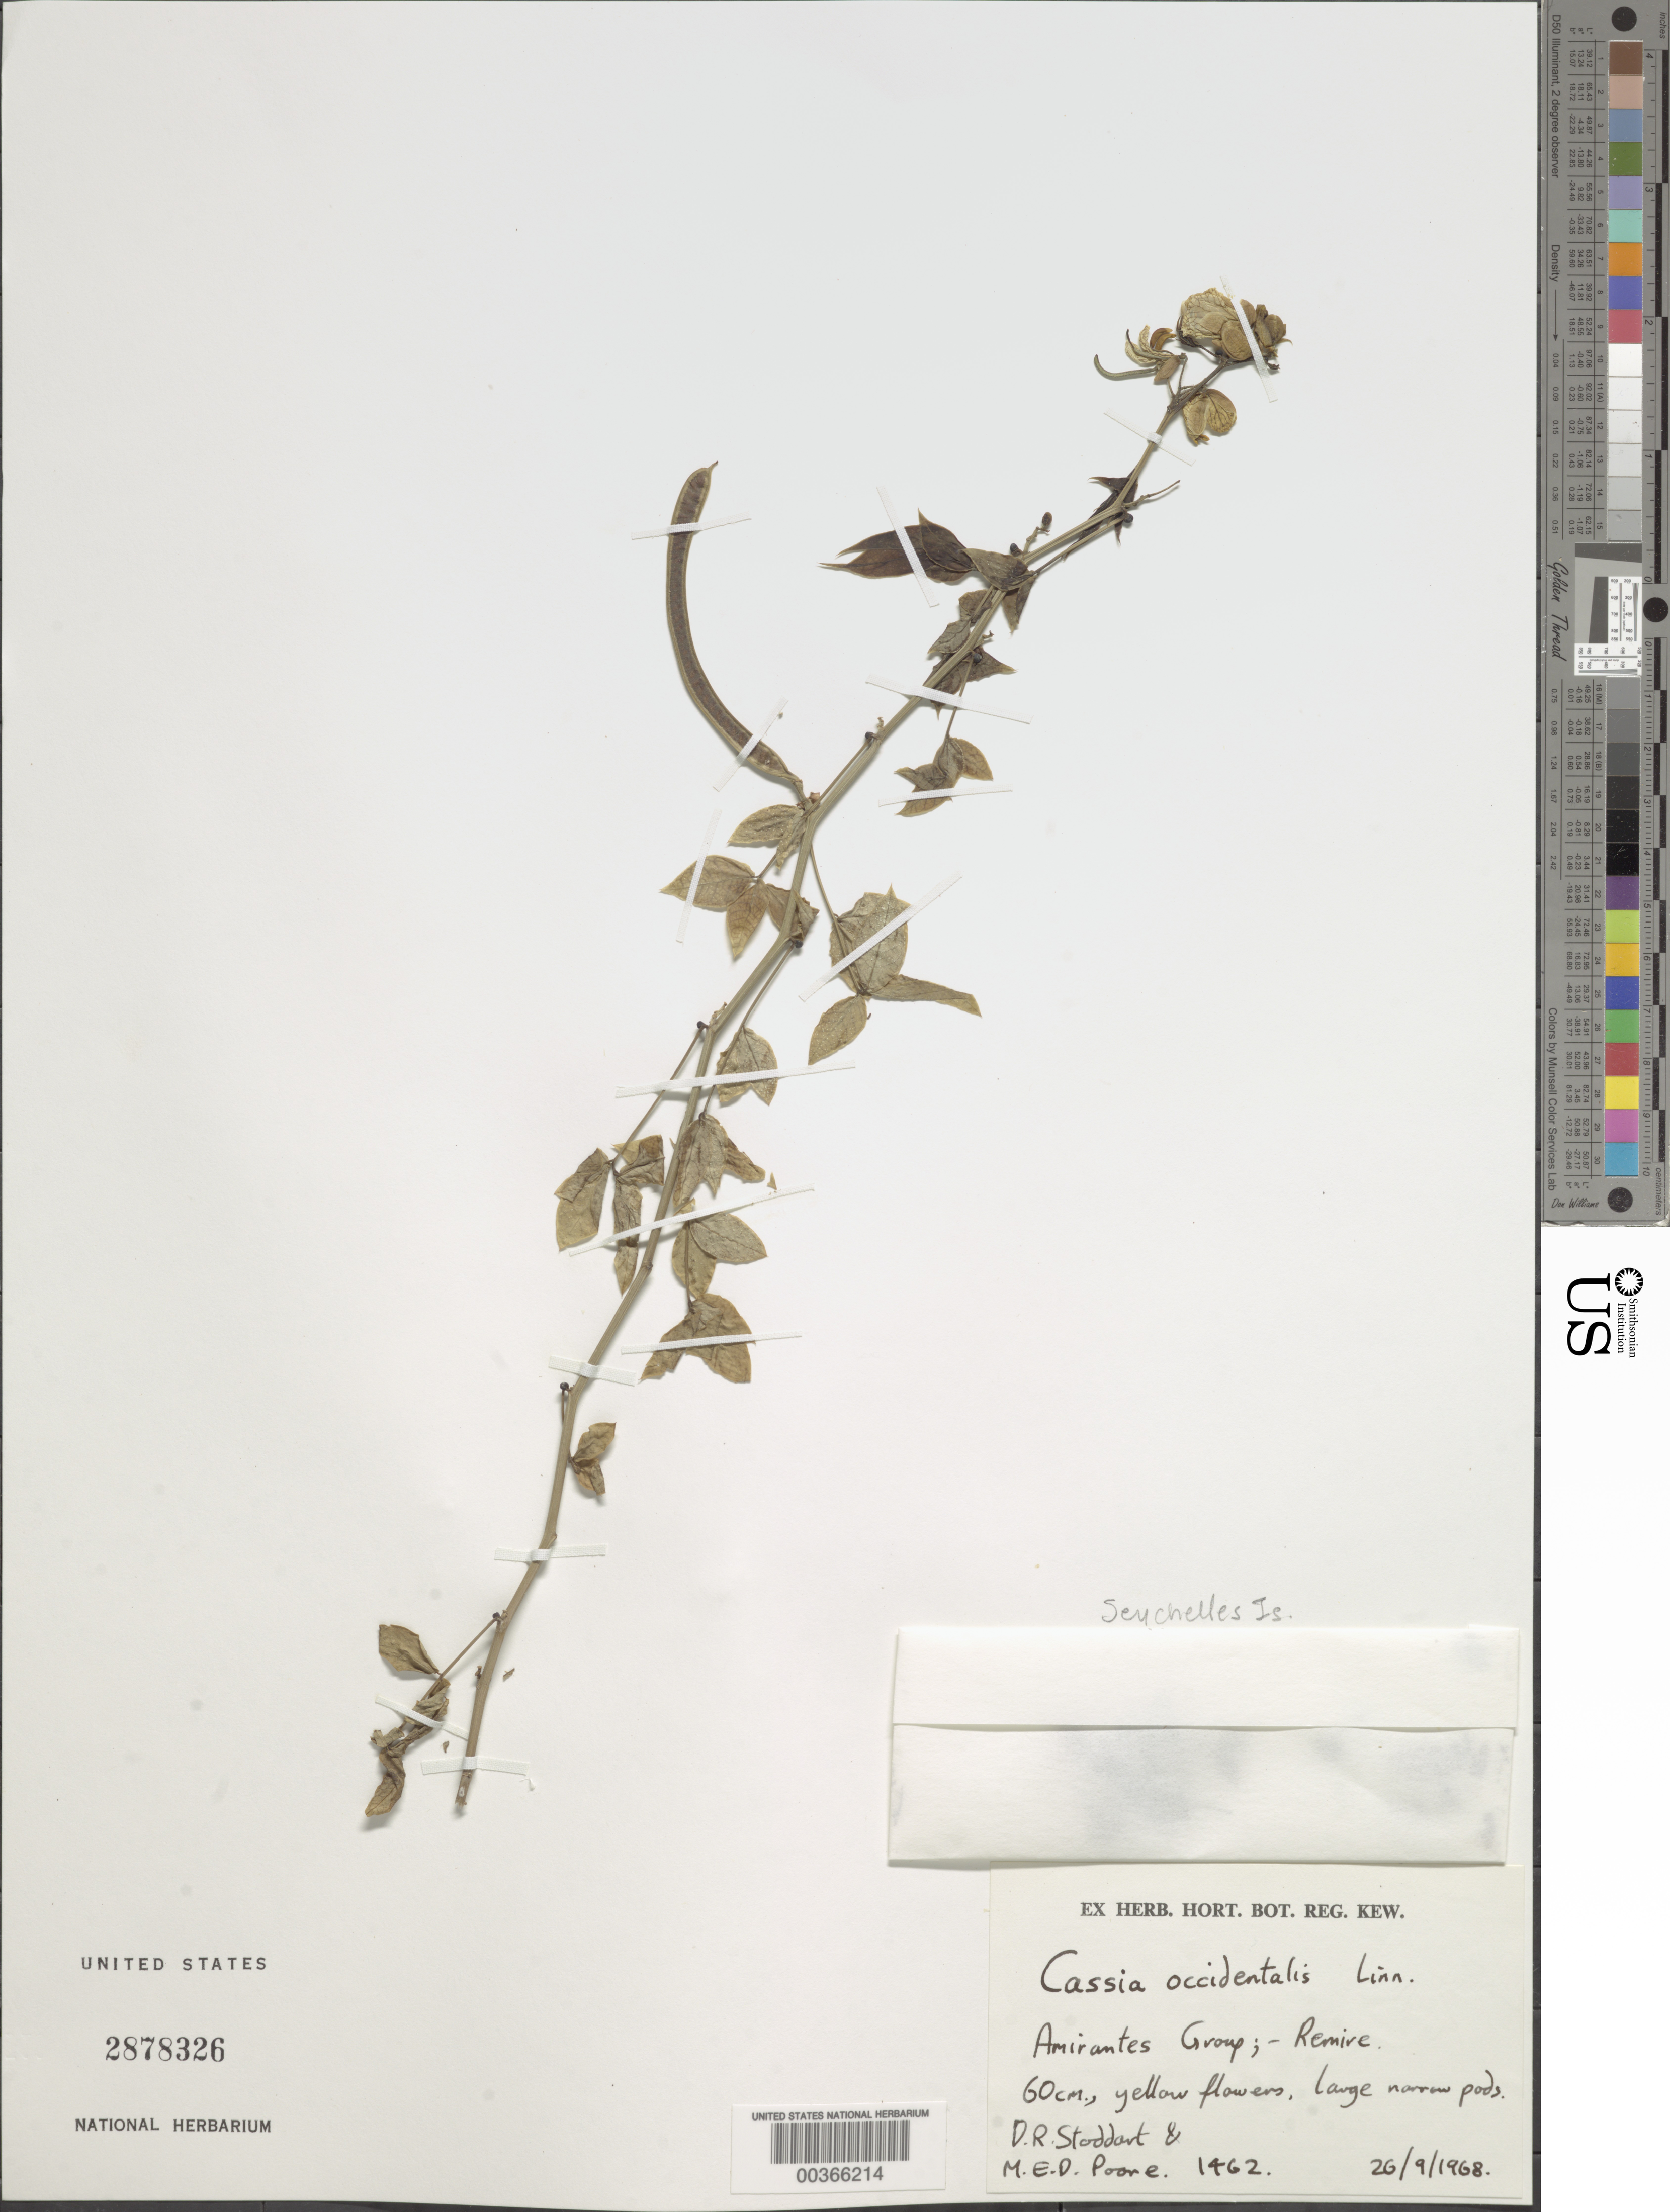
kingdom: Plantae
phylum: Tracheophyta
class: Magnoliopsida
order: Fabales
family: Fabaceae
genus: Senna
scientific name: Senna occidentalis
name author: (L.) Link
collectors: D. R. Stoddart & M. E. D. Poore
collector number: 1462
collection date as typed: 26 Sep 1968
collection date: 1968-09-26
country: Seychelles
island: Remire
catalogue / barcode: US 2878326